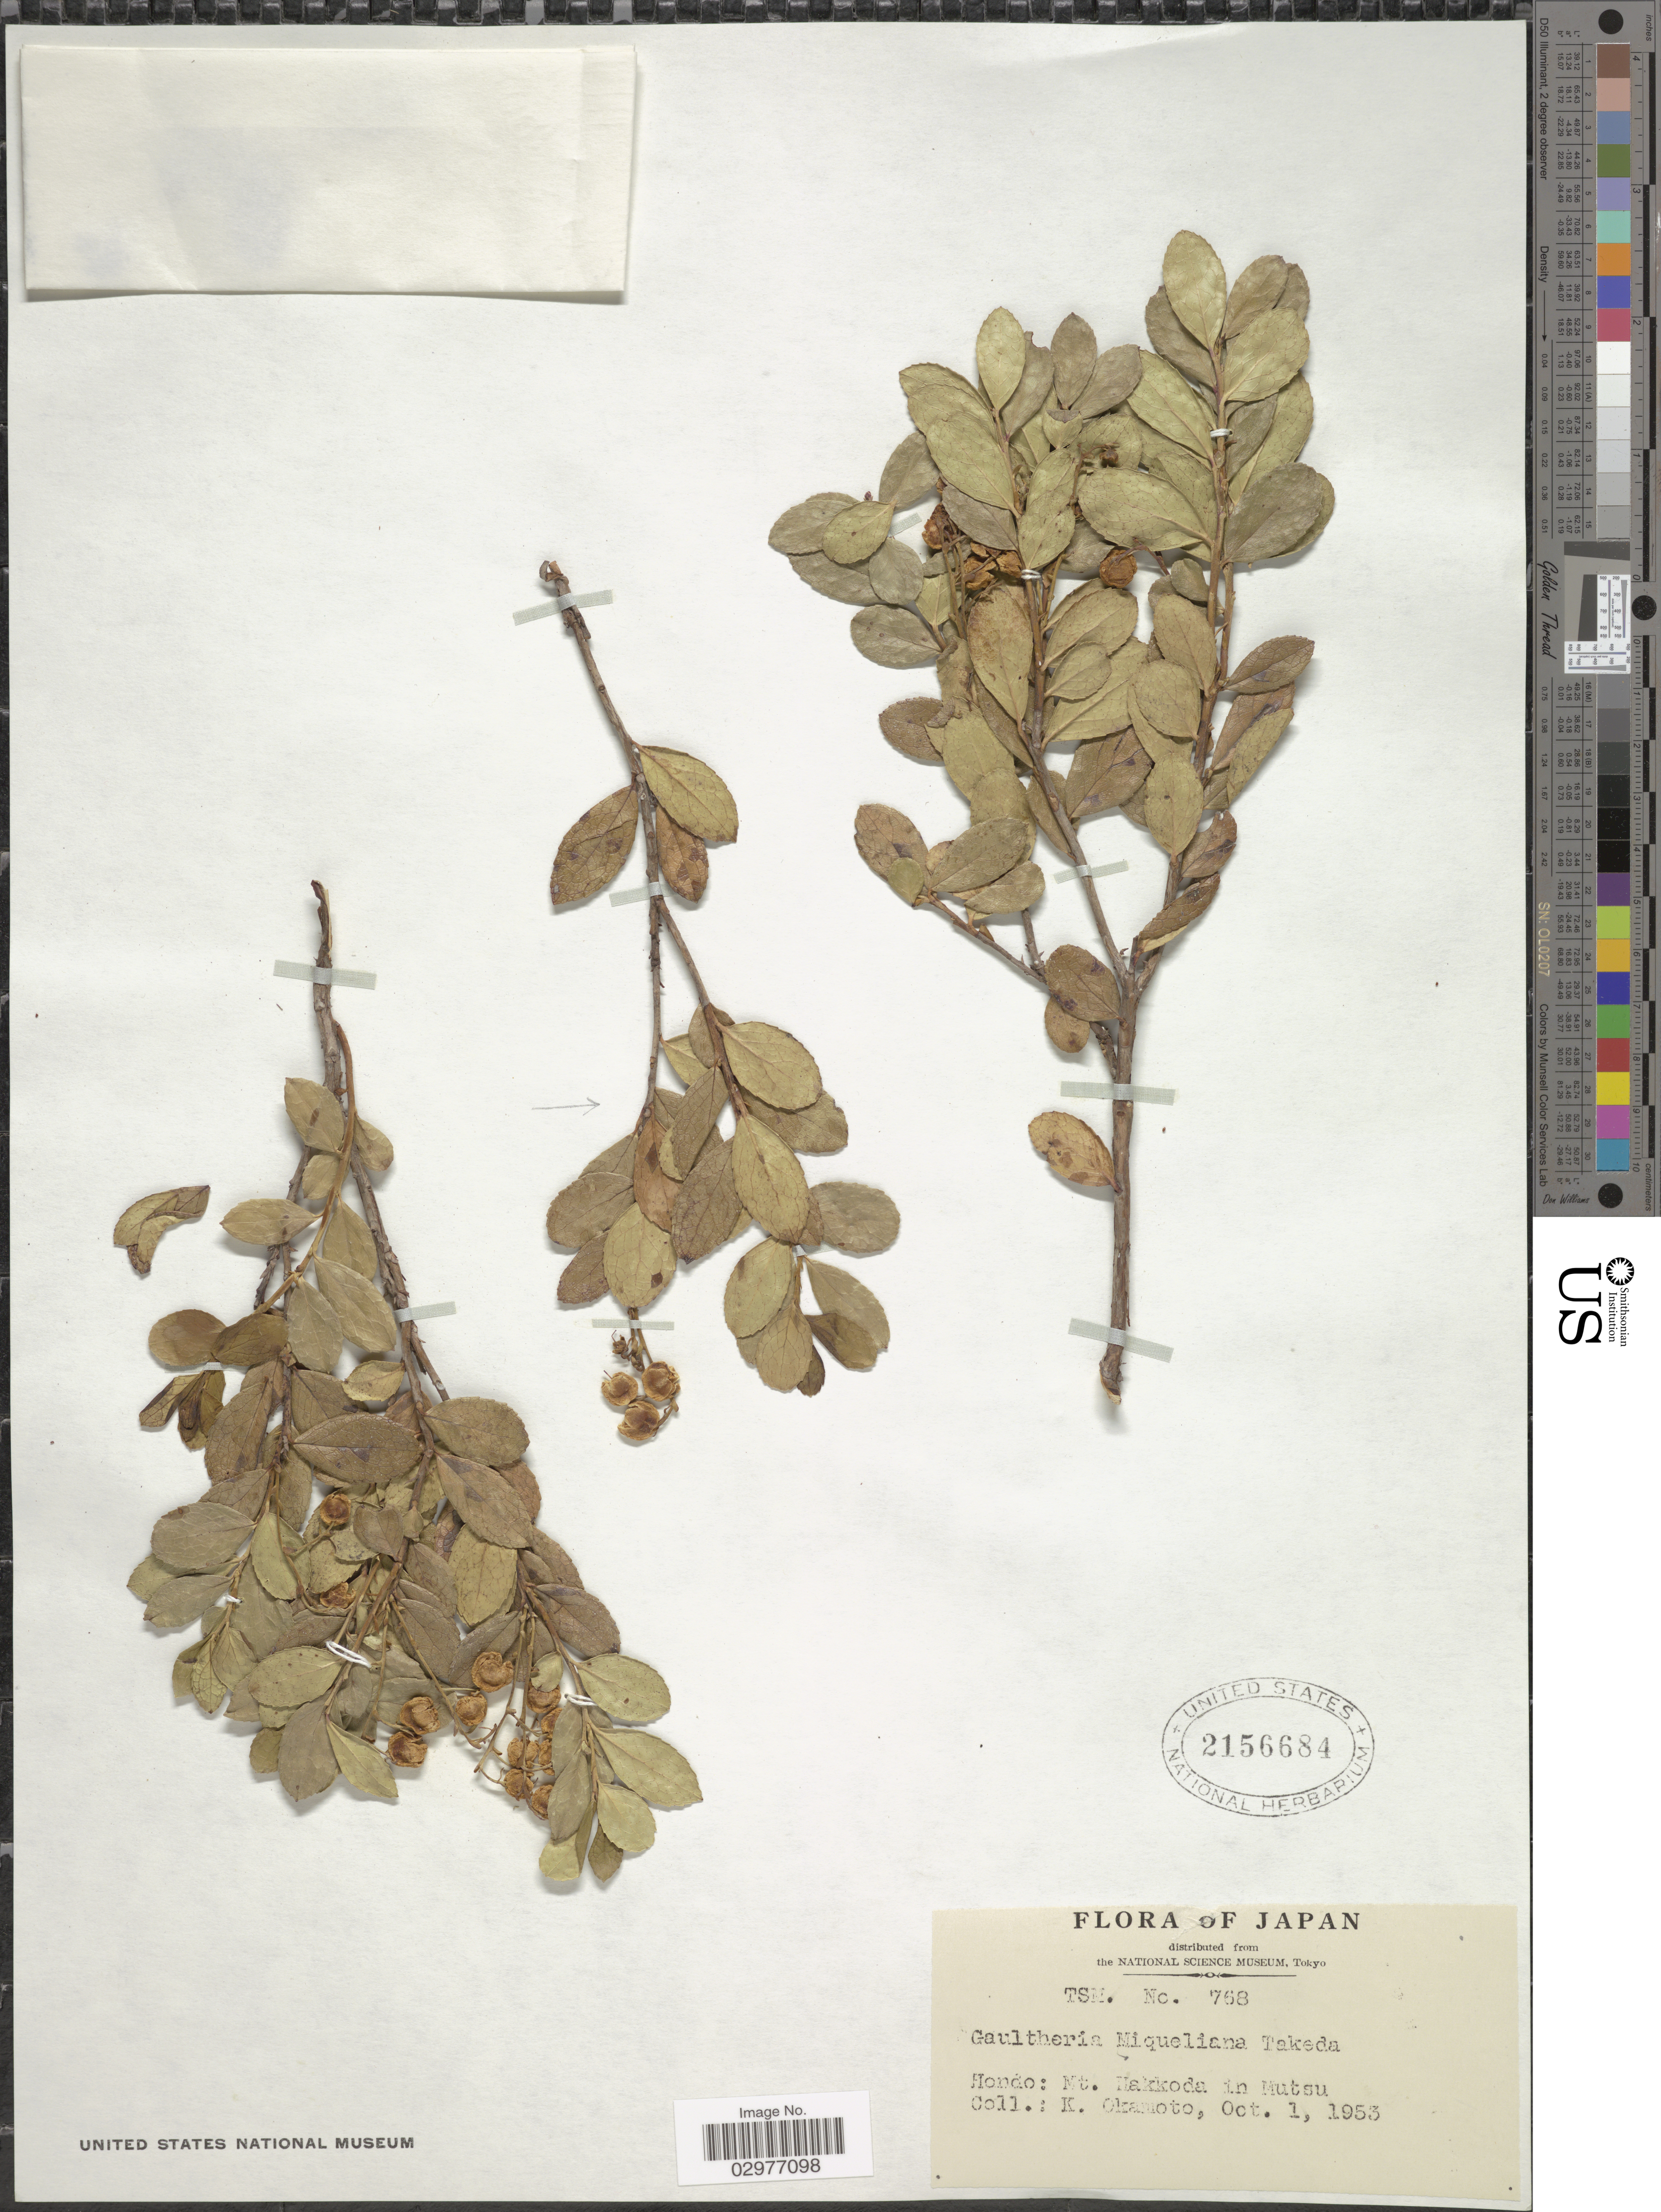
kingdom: Plantae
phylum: Tracheophyta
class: Magnoliopsida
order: Ericales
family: Ericaceae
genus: Gaultheria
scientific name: Gaultheria miqueliana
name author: Takeda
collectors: K. Okamoto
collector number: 768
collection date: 1953-10-01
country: Japan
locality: Hondo: Mt. Makkoda in Mutsu.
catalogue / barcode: US 2156684